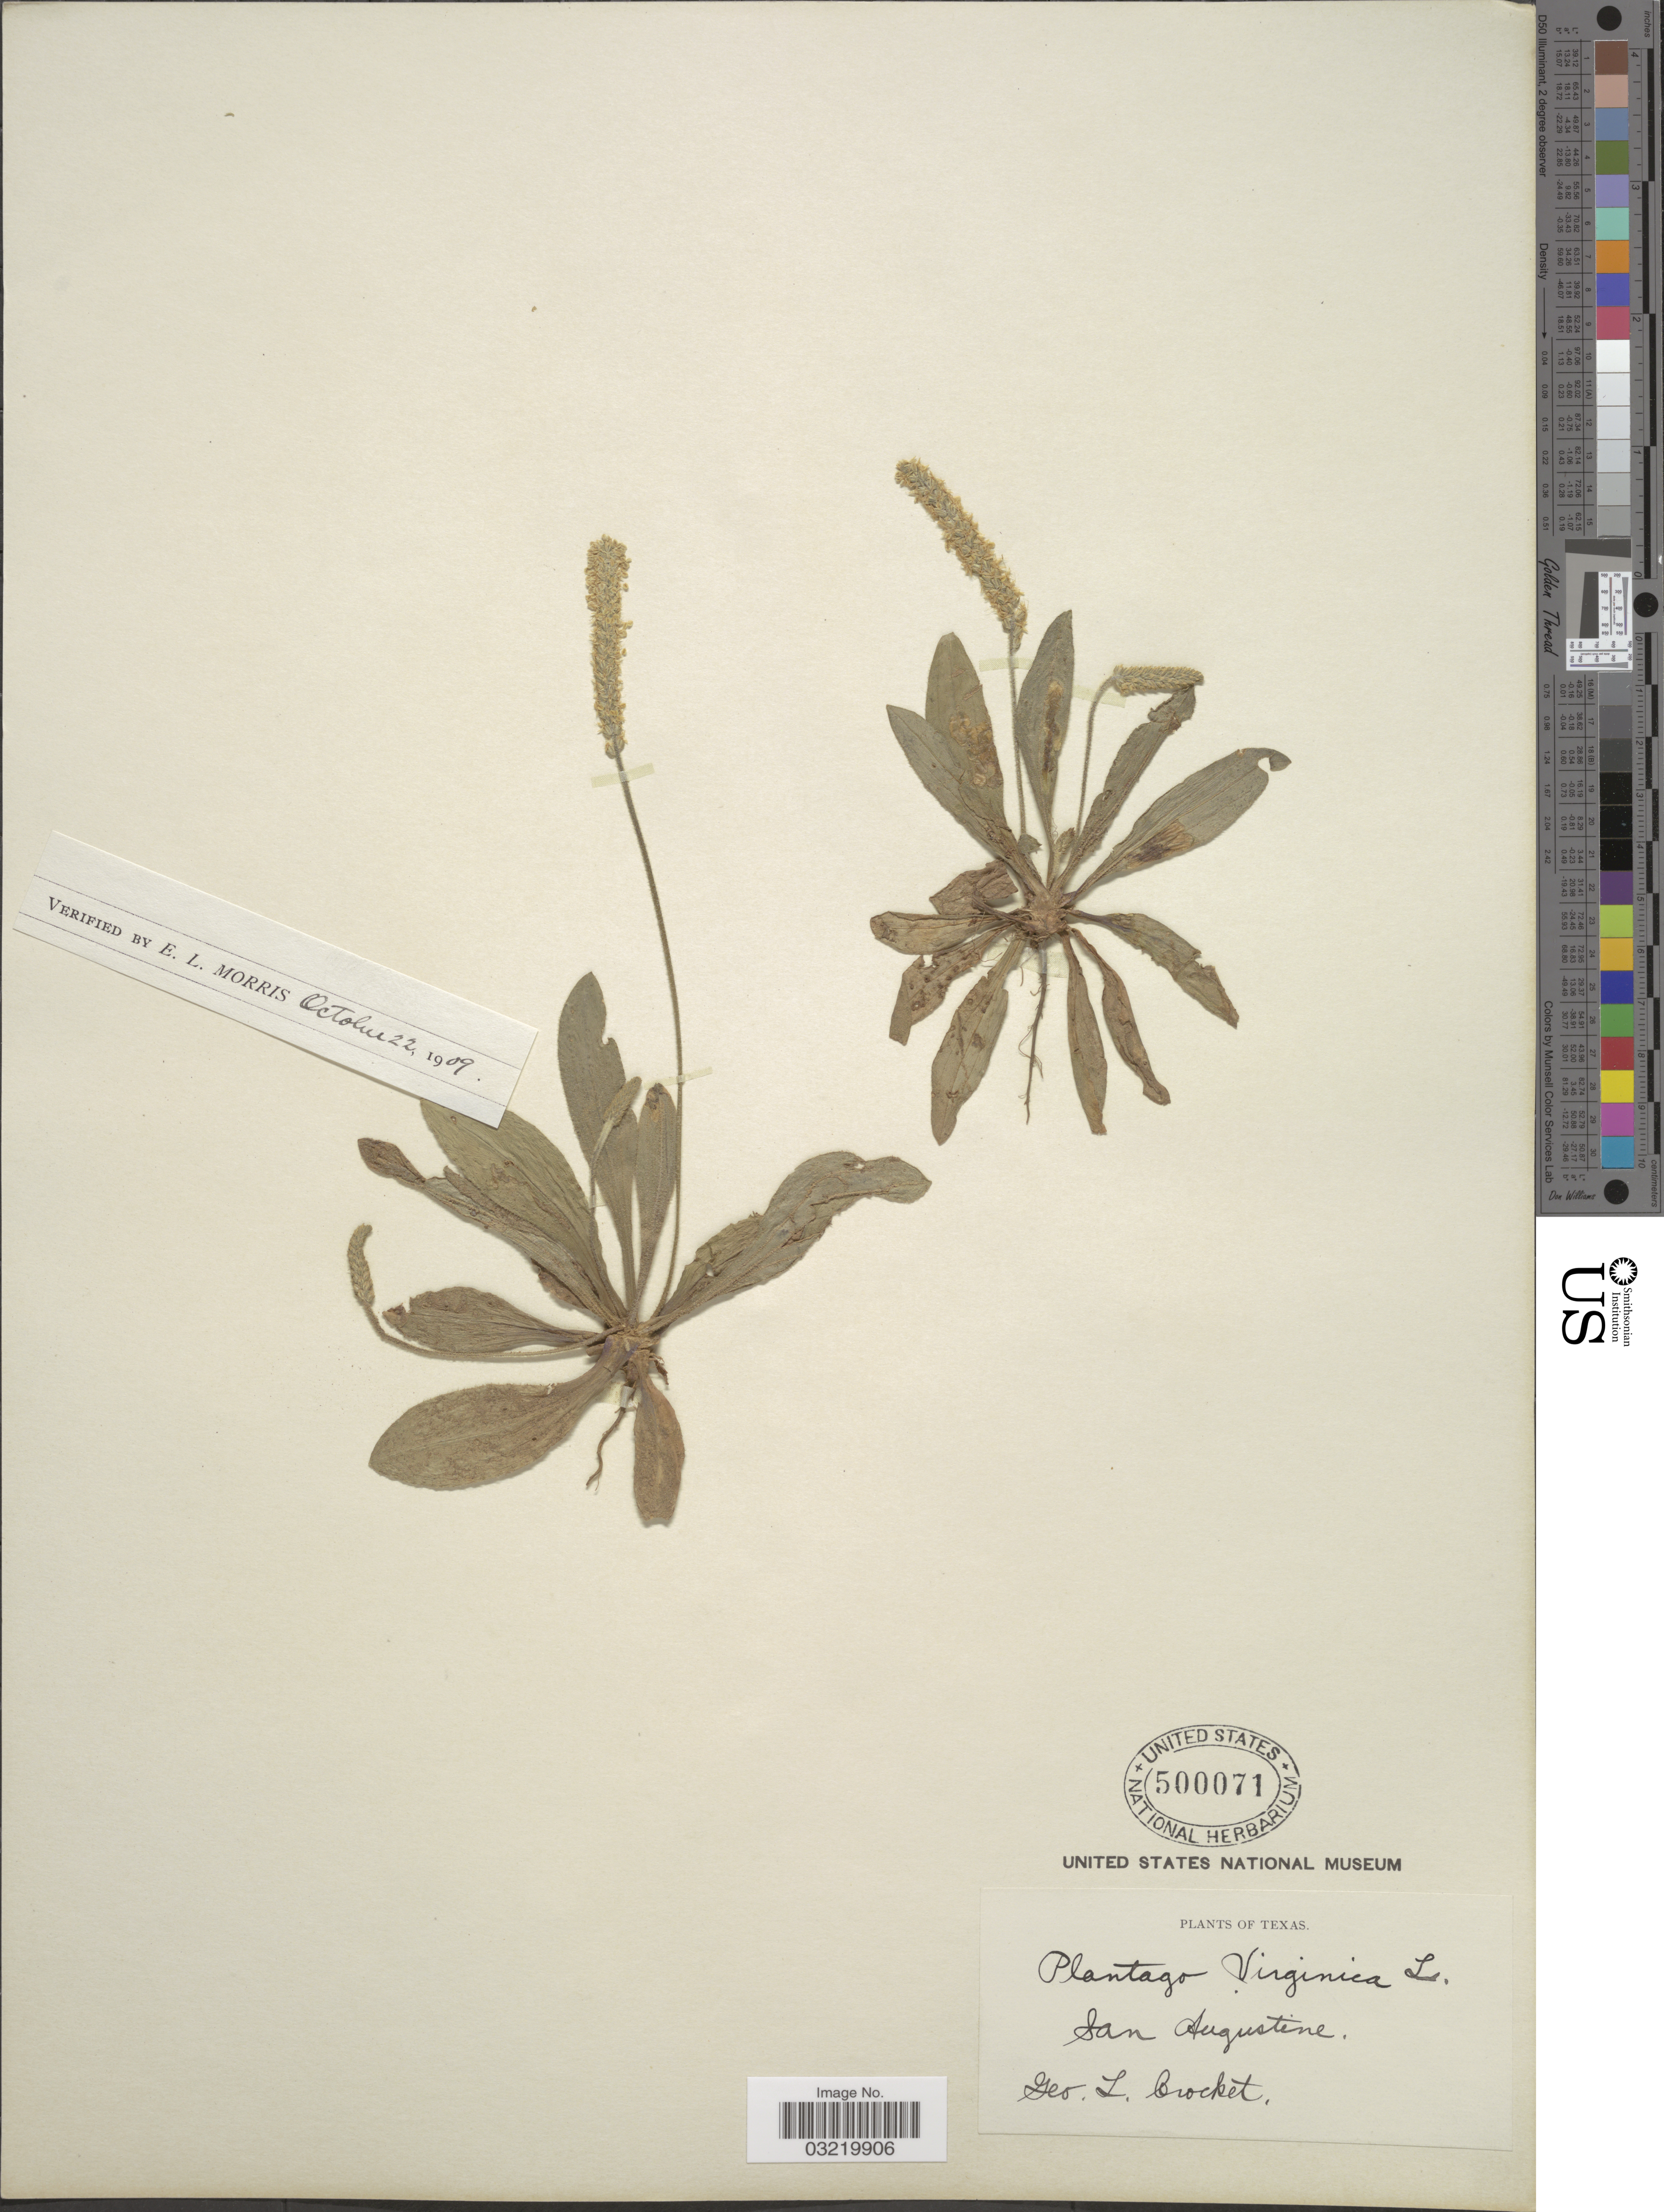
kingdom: Plantae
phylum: Tracheophyta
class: Magnoliopsida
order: Lamiales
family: Plantaginaceae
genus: Plantago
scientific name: Plantago virginica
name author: L.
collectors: G. Crocket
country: United States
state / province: Texas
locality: San Augustine.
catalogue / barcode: US 500071